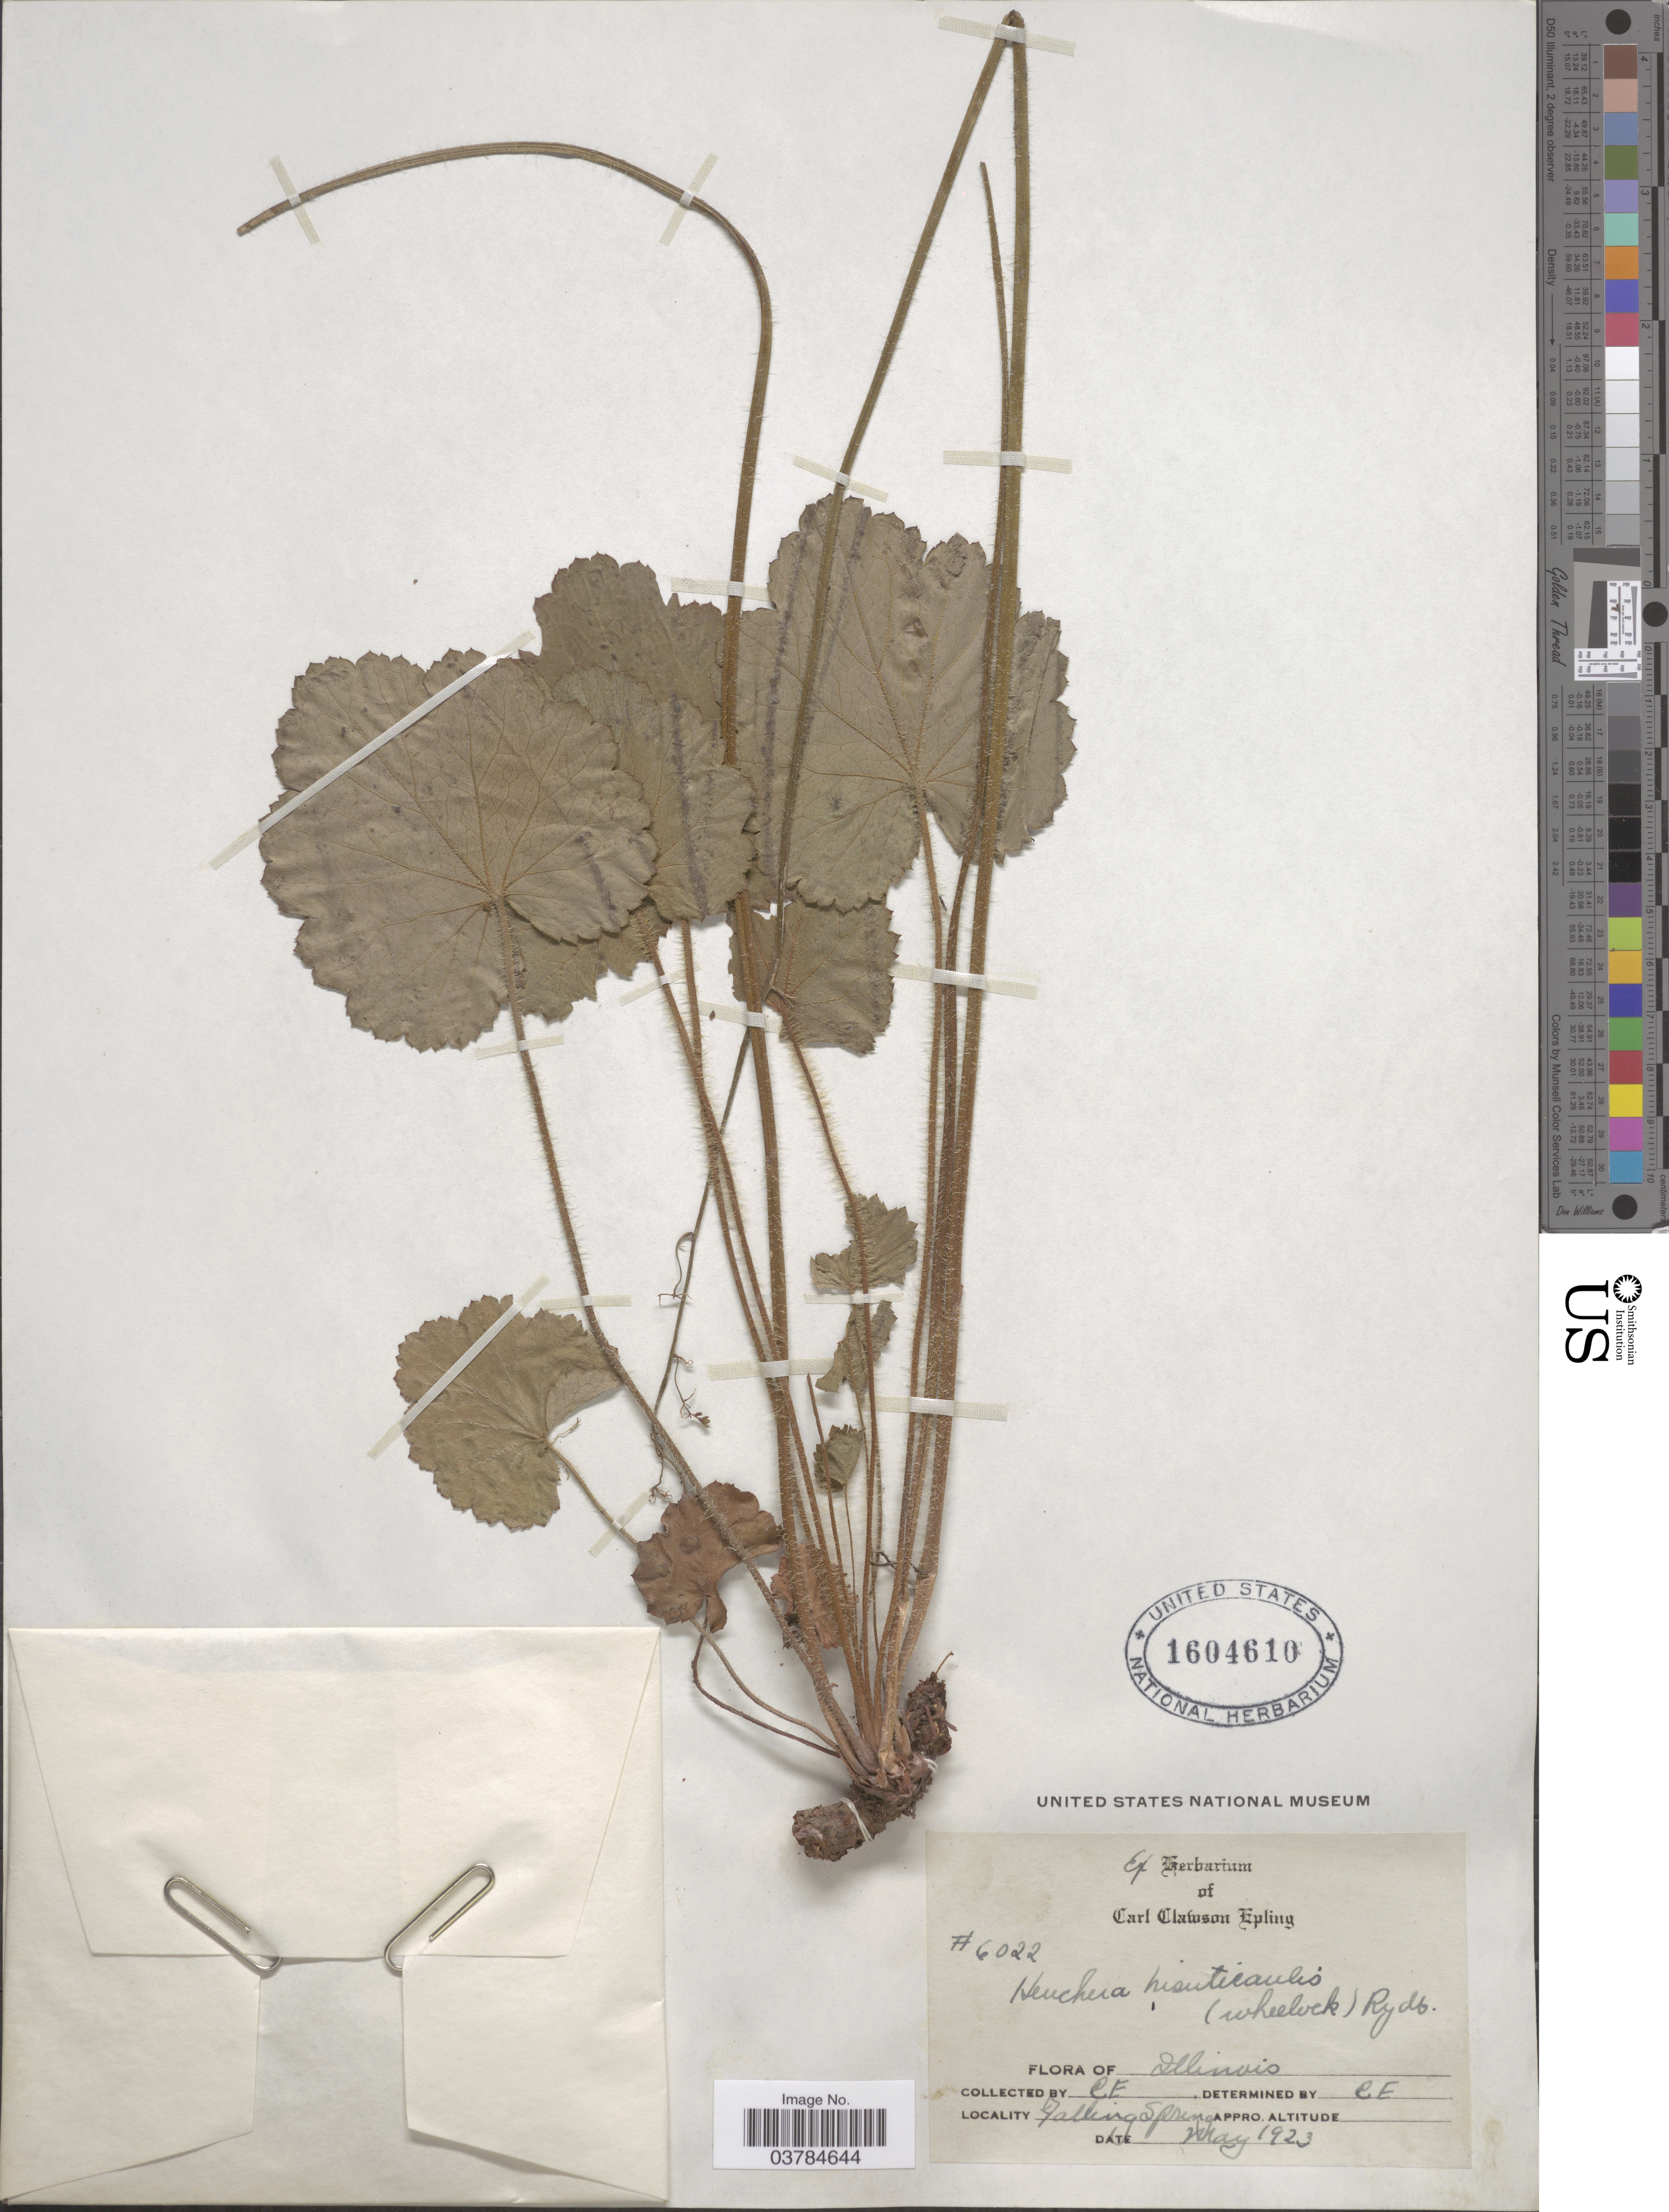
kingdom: Plantae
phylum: Tracheophyta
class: Magnoliopsida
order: Saxifragales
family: Saxifragaceae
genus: Heuchera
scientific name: Heuchera hirsuticaulis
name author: (Wheelock) Rydb.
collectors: C. C. Epling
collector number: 6022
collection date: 1923-05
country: United States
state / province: Illinois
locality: Falling Springs.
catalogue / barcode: US 1604610